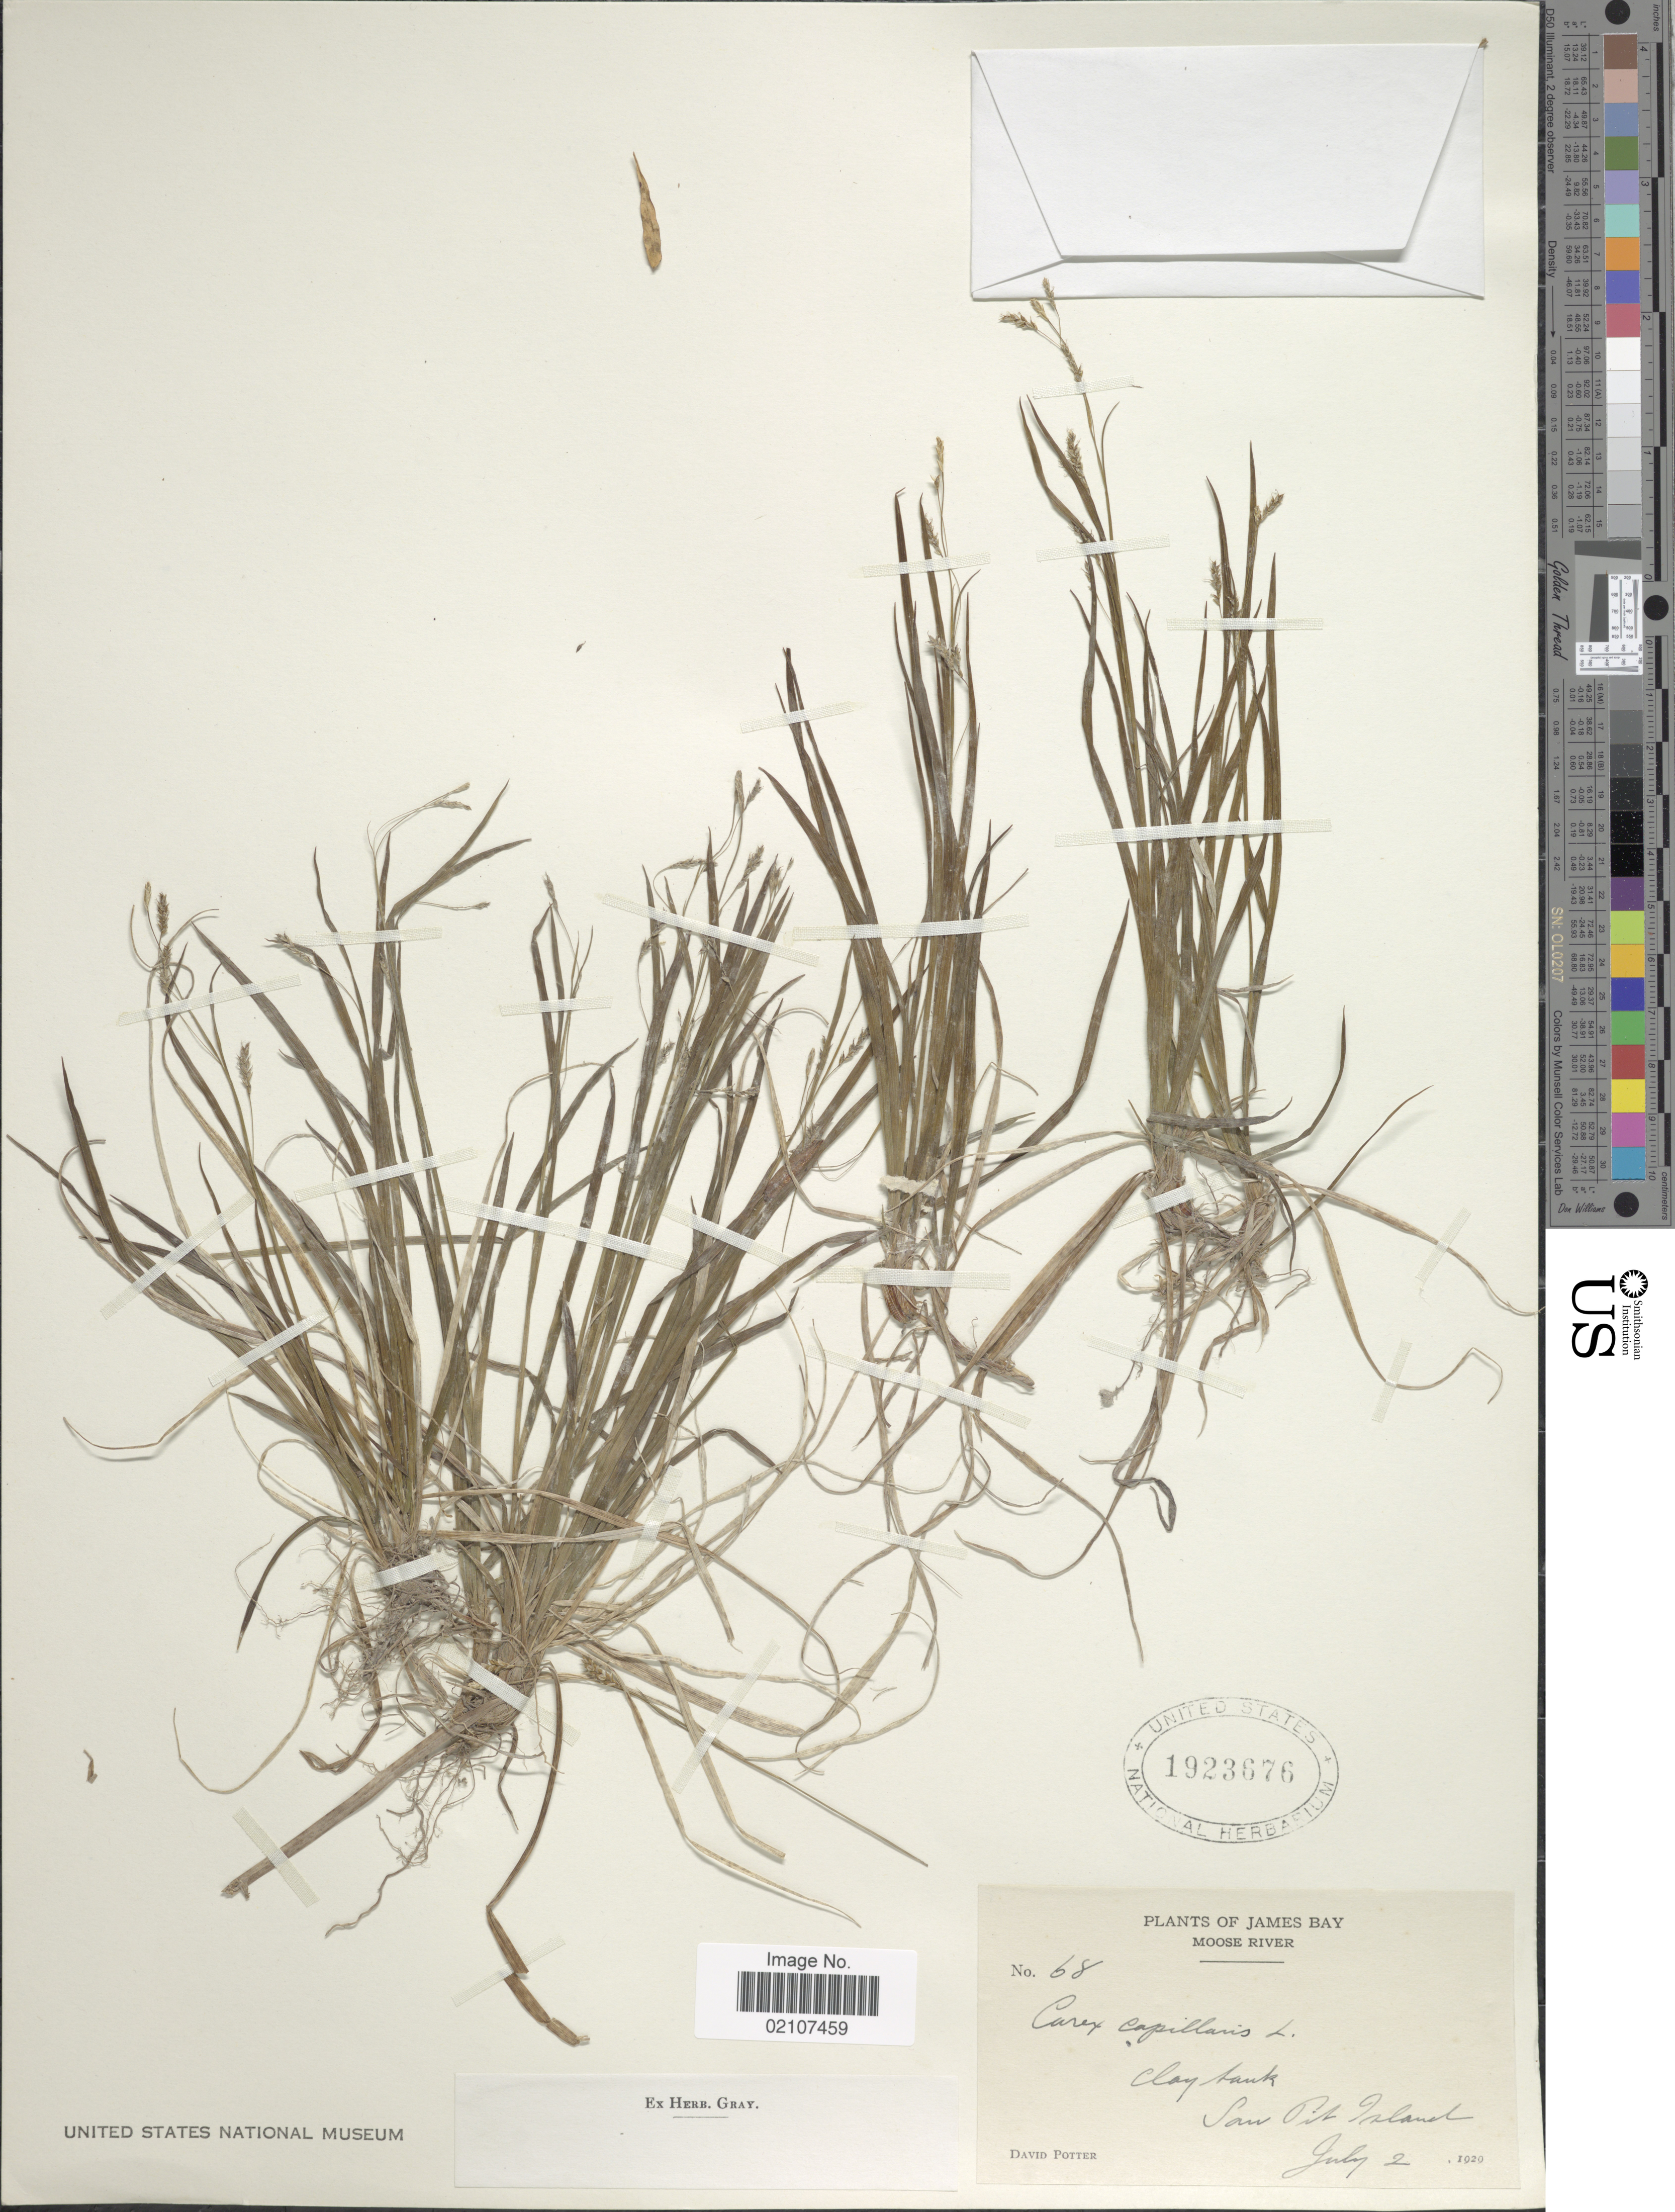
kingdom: Plantae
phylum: Tracheophyta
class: Liliopsida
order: Poales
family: Cyperaceae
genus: Carex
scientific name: Carex capillaris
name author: L.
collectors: D. Potter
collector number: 68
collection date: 1929-07-02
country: Canada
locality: James Bay, Moose River, Clay bank, San Pit Island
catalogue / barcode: US 1923676